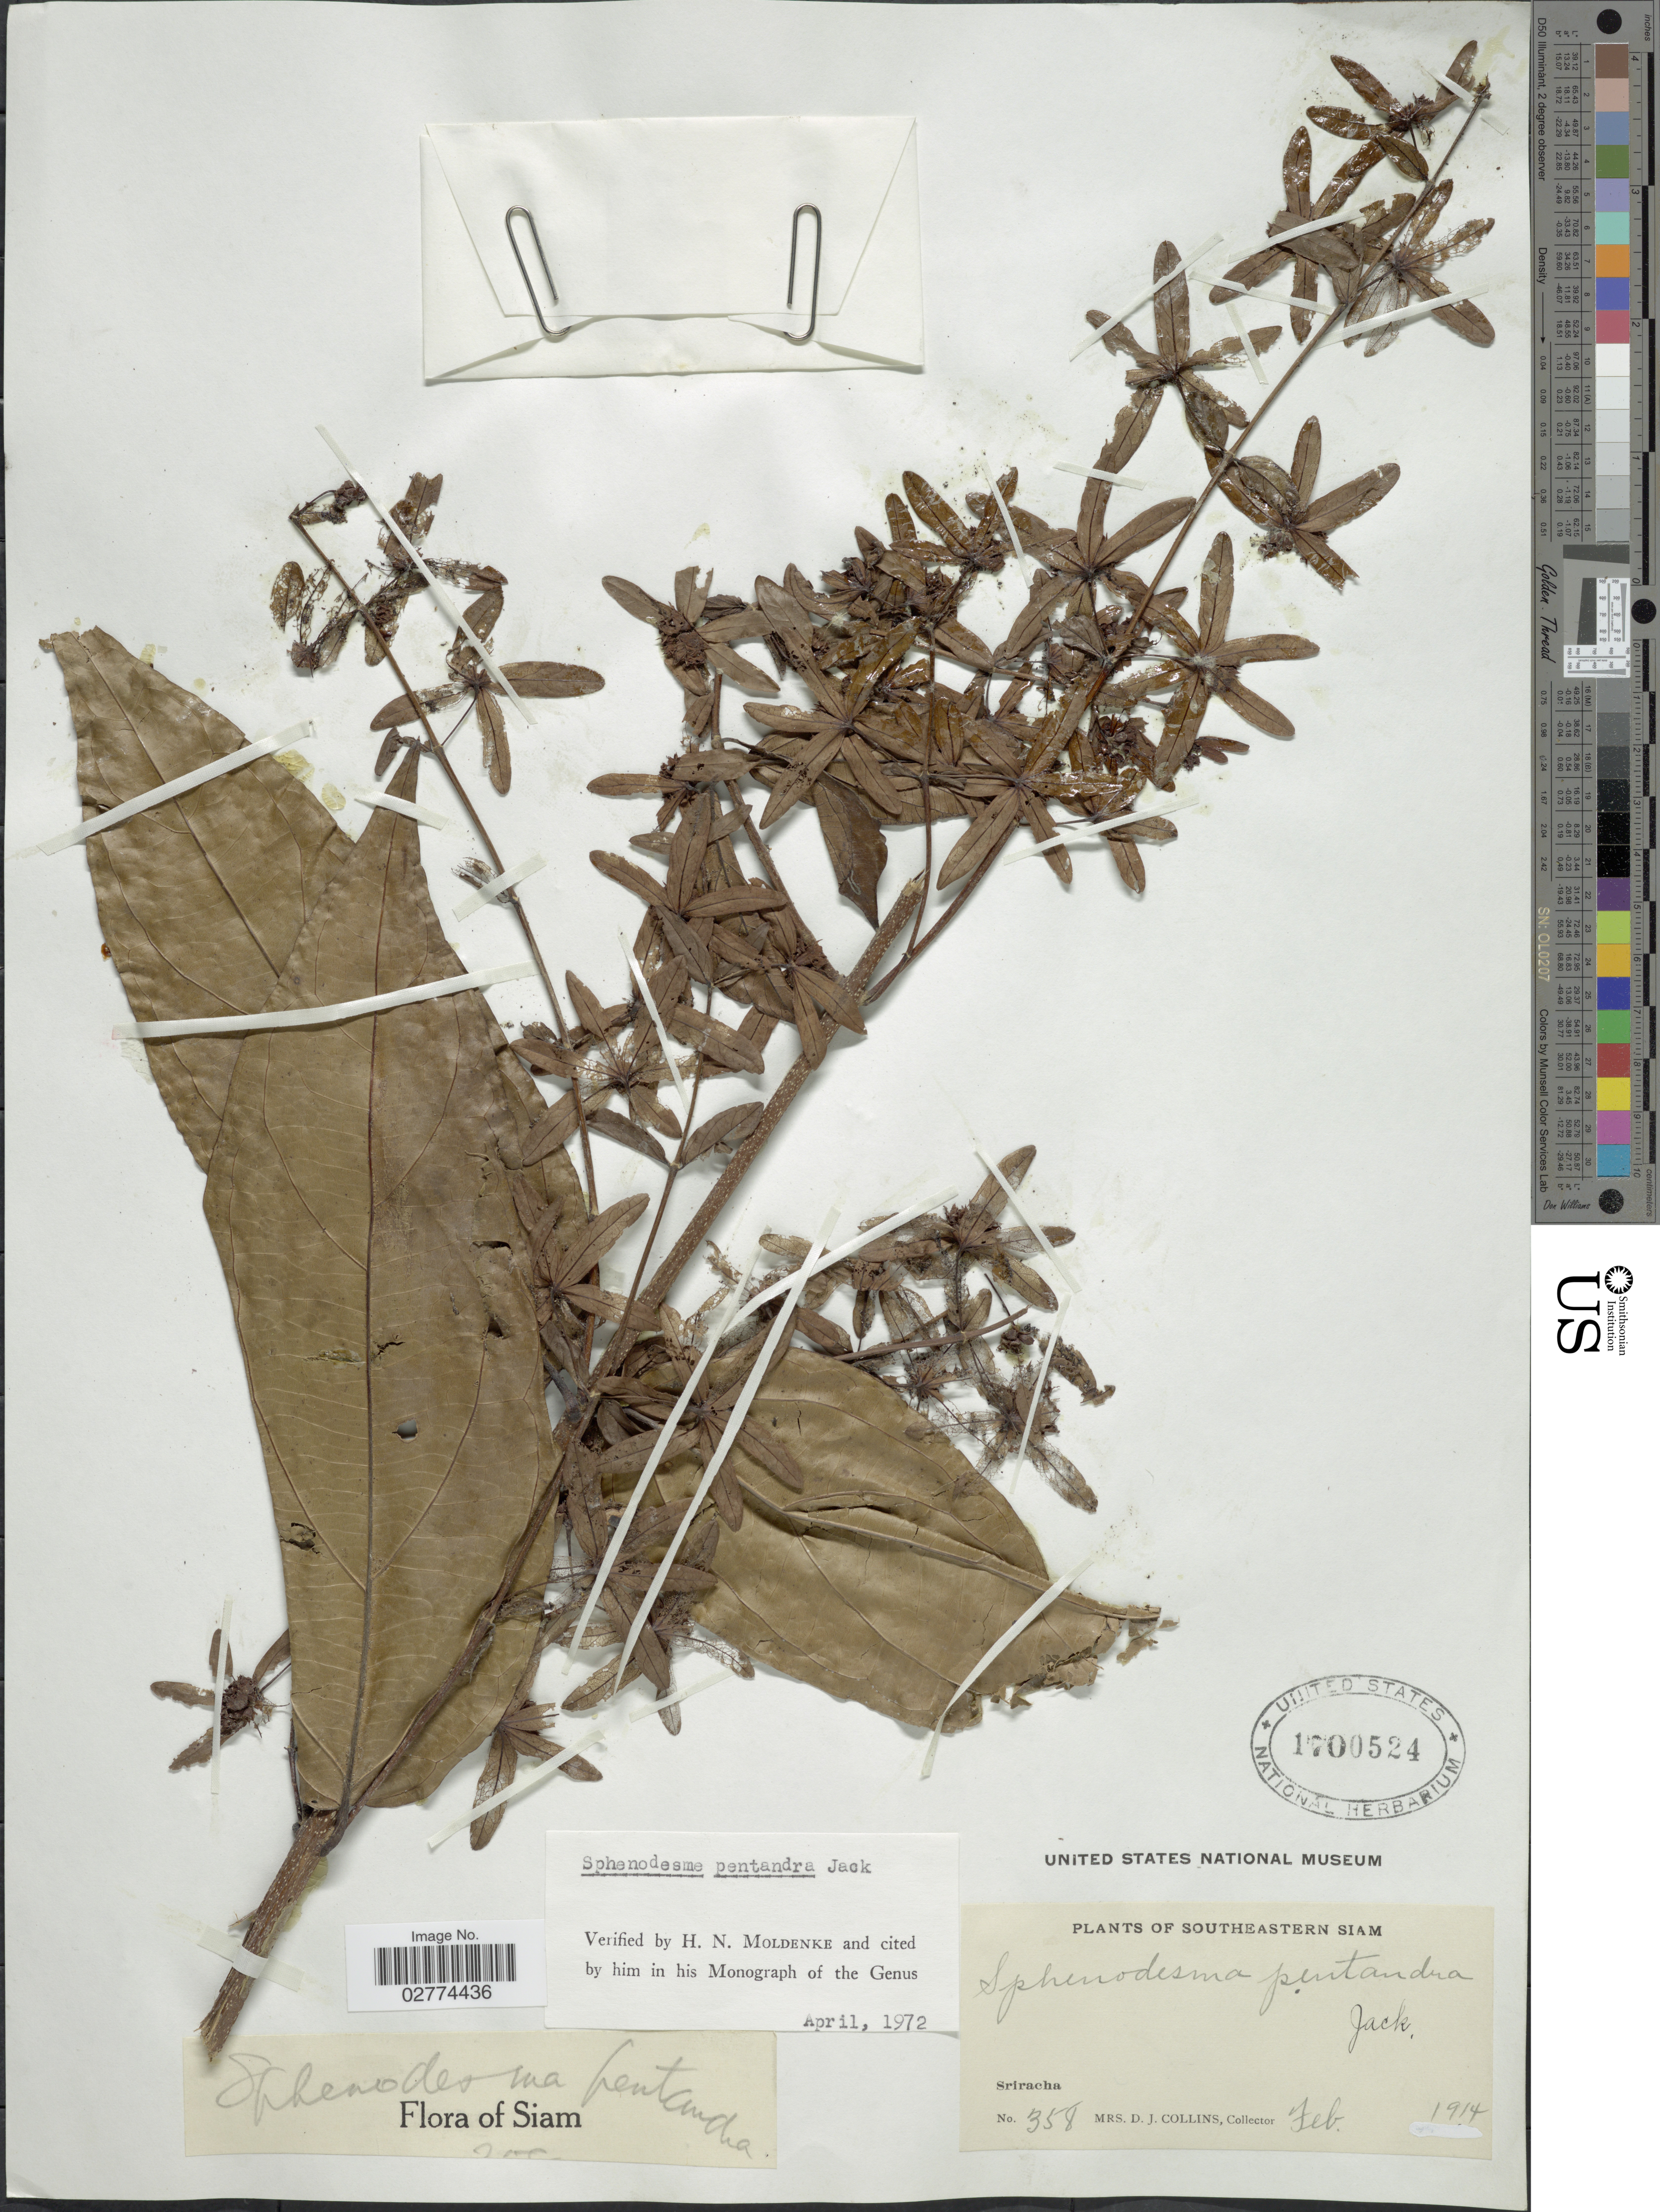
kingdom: Plantae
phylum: Tracheophyta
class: Magnoliopsida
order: Lamiales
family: Lamiaceae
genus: Sphenodesme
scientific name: Sphenodesme pentandra var. pentandra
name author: Jack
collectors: Mrs. D. J. Collins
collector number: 358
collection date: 1914-02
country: Thailand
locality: Southeastern Siam. Sriracha.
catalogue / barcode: US 1700524